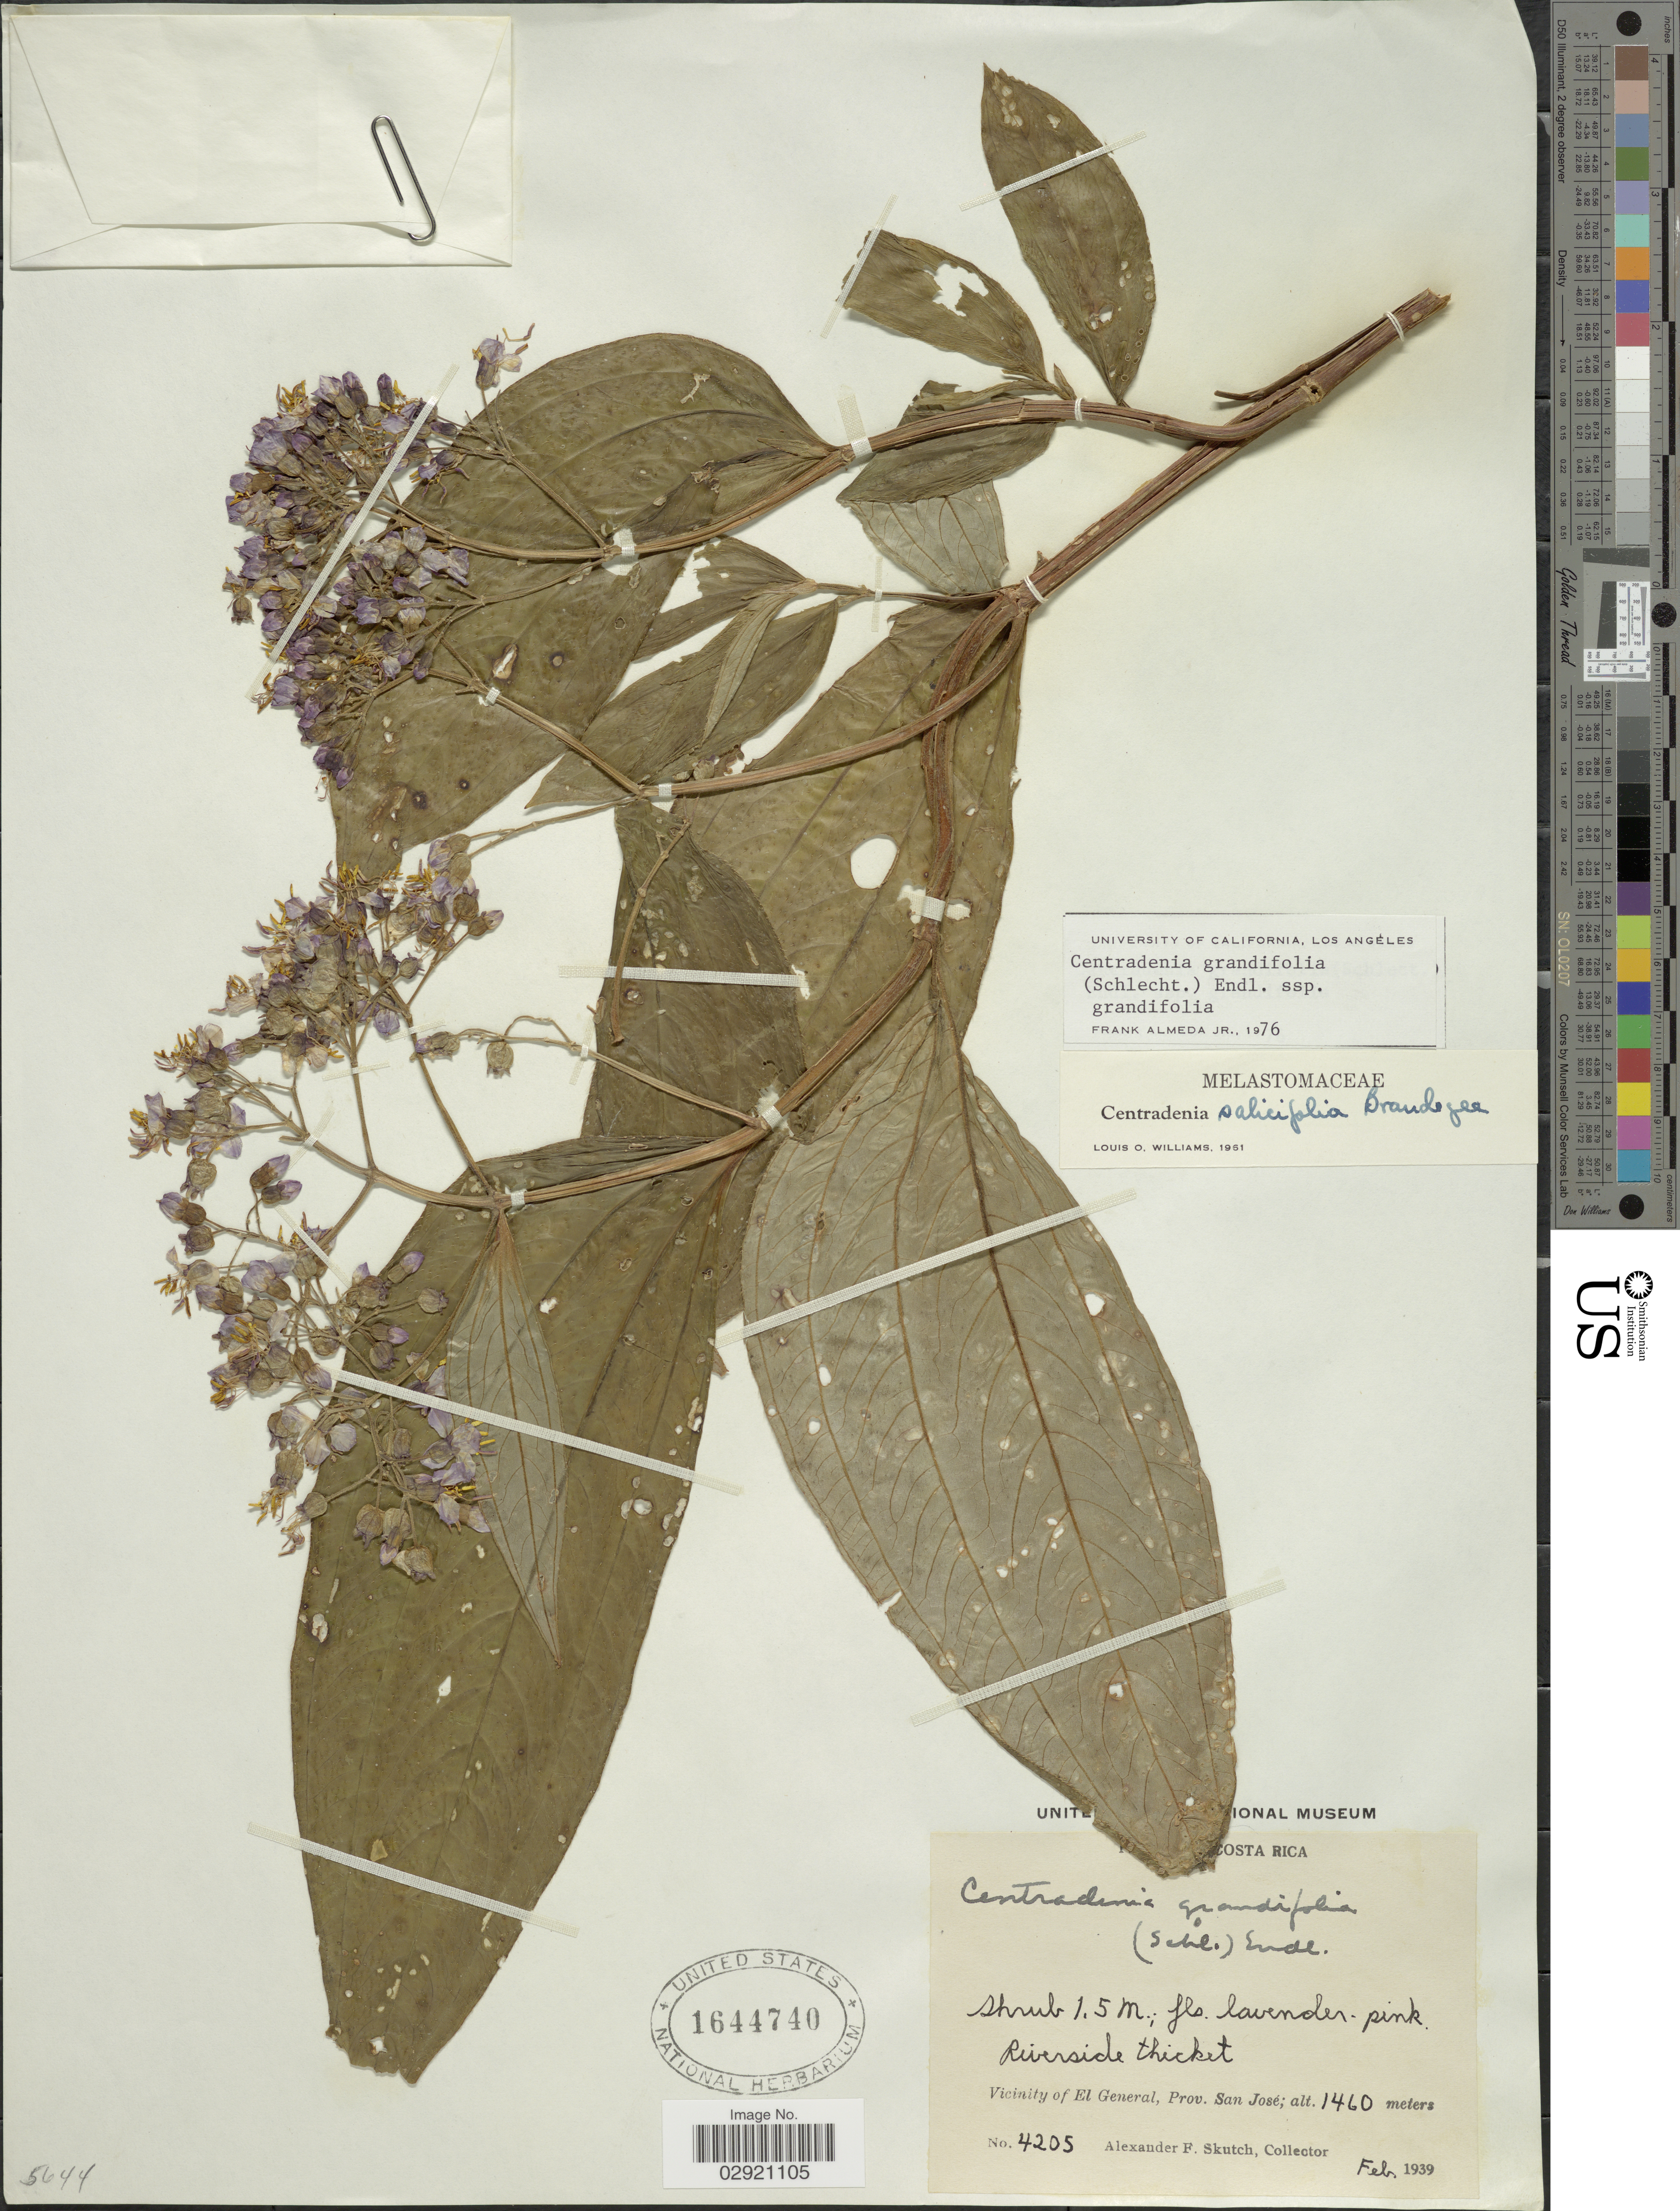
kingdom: Plantae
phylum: Tracheophyta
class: Magnoliopsida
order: Myrtales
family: Melastomataceae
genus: Centradenia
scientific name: Centradenia grandifolia subsp. grandifolia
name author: (Schltdl.) Endl.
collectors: A. F. Skutch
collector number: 4205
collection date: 1939-02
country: Costa Rica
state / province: San José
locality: Vicinity of El General.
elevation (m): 1460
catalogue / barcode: US 1644740